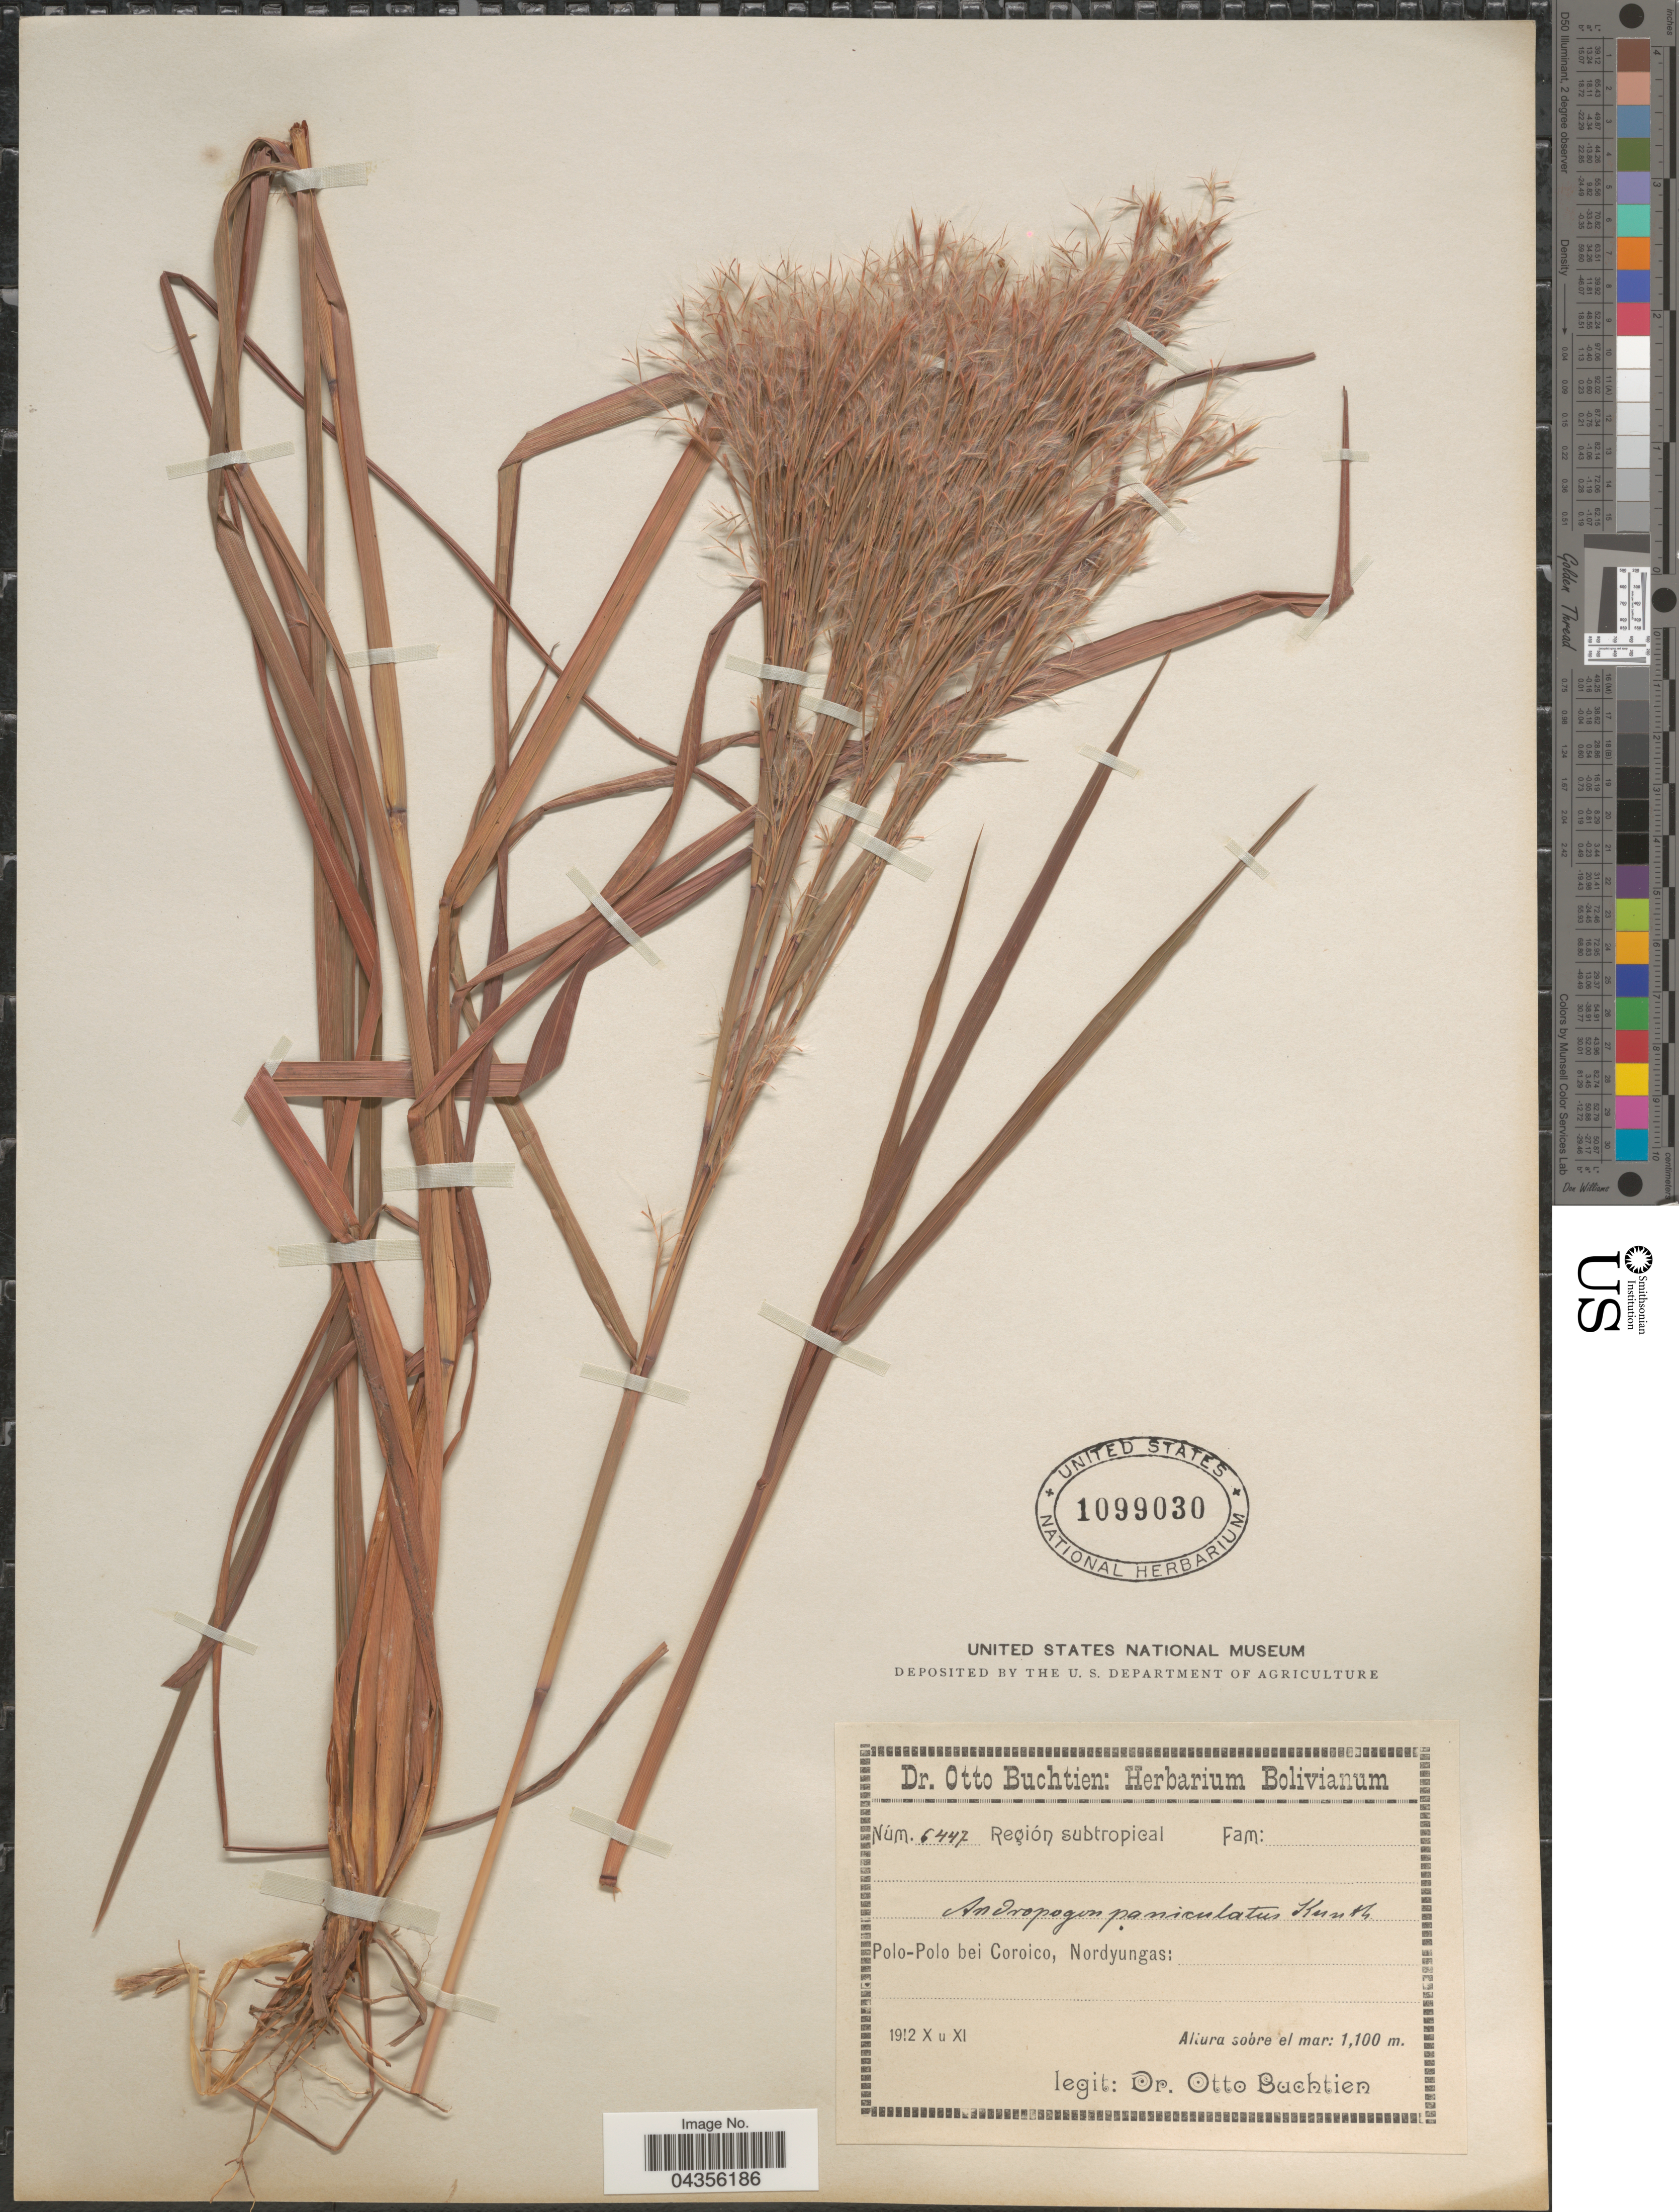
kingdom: Plantae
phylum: Tracheophyta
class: Liliopsida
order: Poales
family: Poaceae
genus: Schizachyrium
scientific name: Schizachyrium condensatum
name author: (Kunth) Nees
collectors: O. Buchtien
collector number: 6447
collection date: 1912-10/1912-11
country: Bolivia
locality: Región subtropical. Polo-Polo bei Coroico, Nordyungas.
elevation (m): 1100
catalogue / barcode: US 1099030